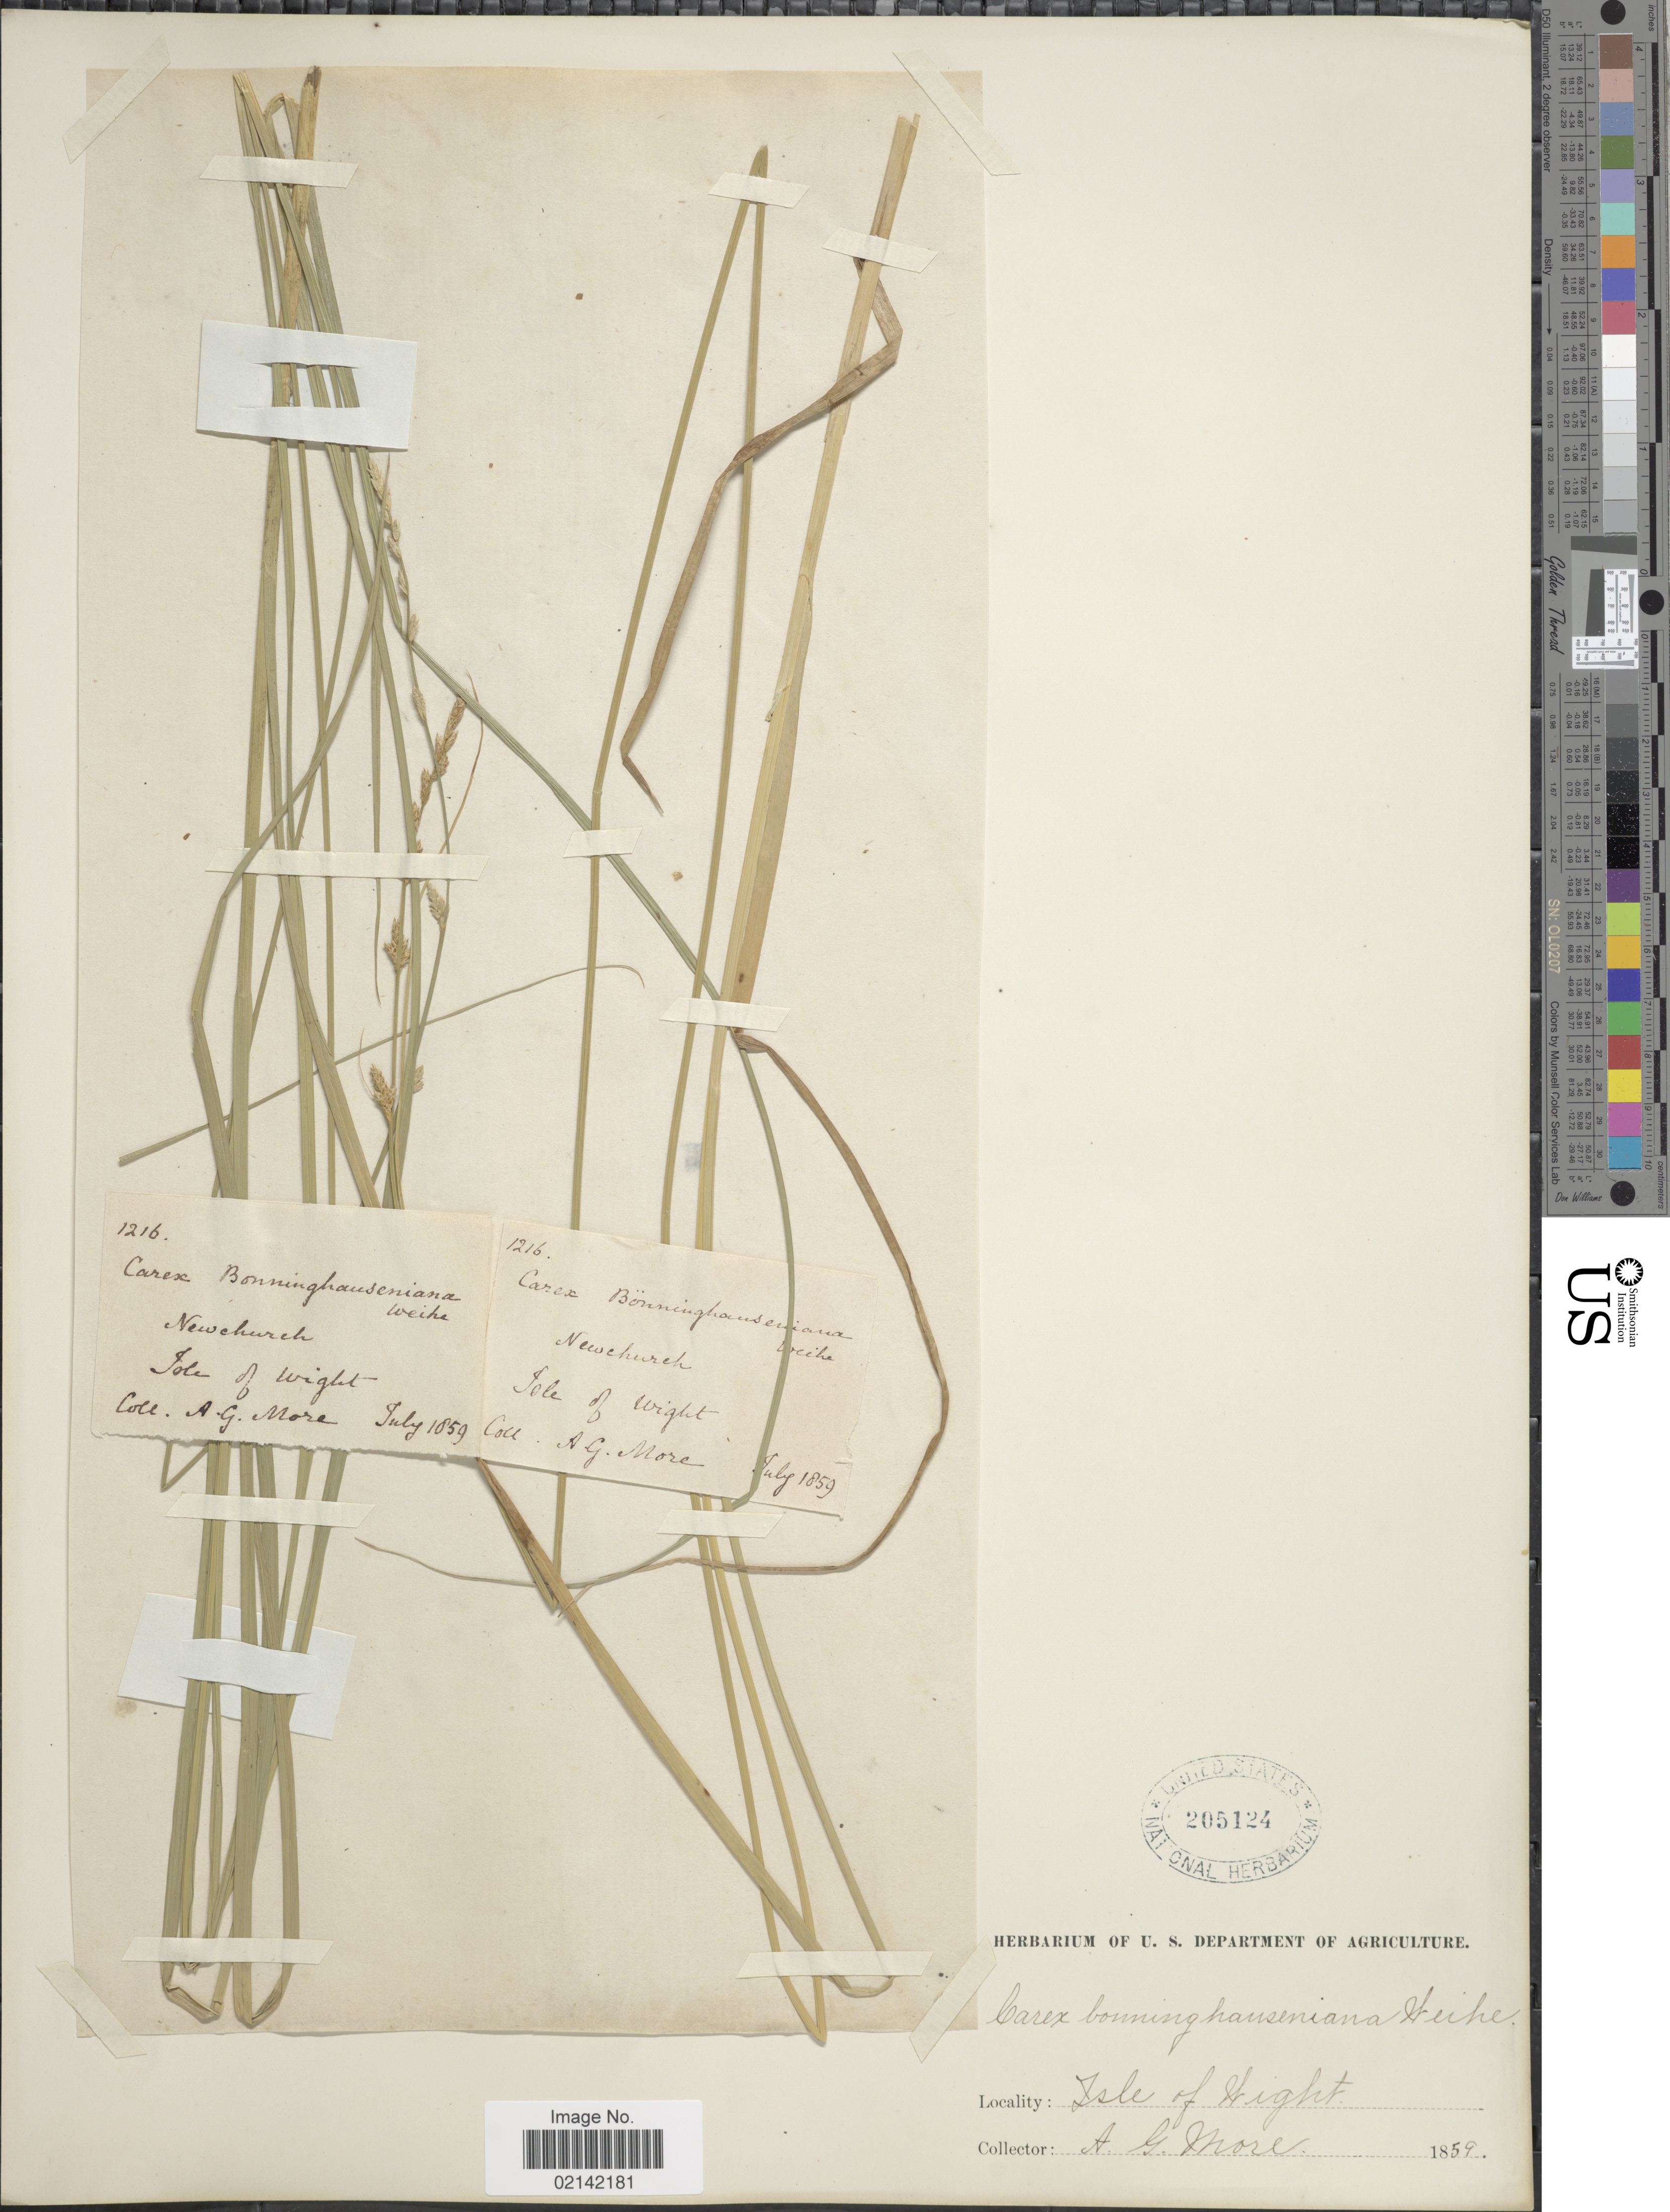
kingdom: Plantae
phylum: Tracheophyta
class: Liliopsida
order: Poales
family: Cyperaceae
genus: Carex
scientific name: Carex x boenninghause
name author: Weihe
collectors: A. More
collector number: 1216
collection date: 1859-07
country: United Kingdom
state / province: England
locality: Isle of Wight, Newchurch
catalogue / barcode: US 205124